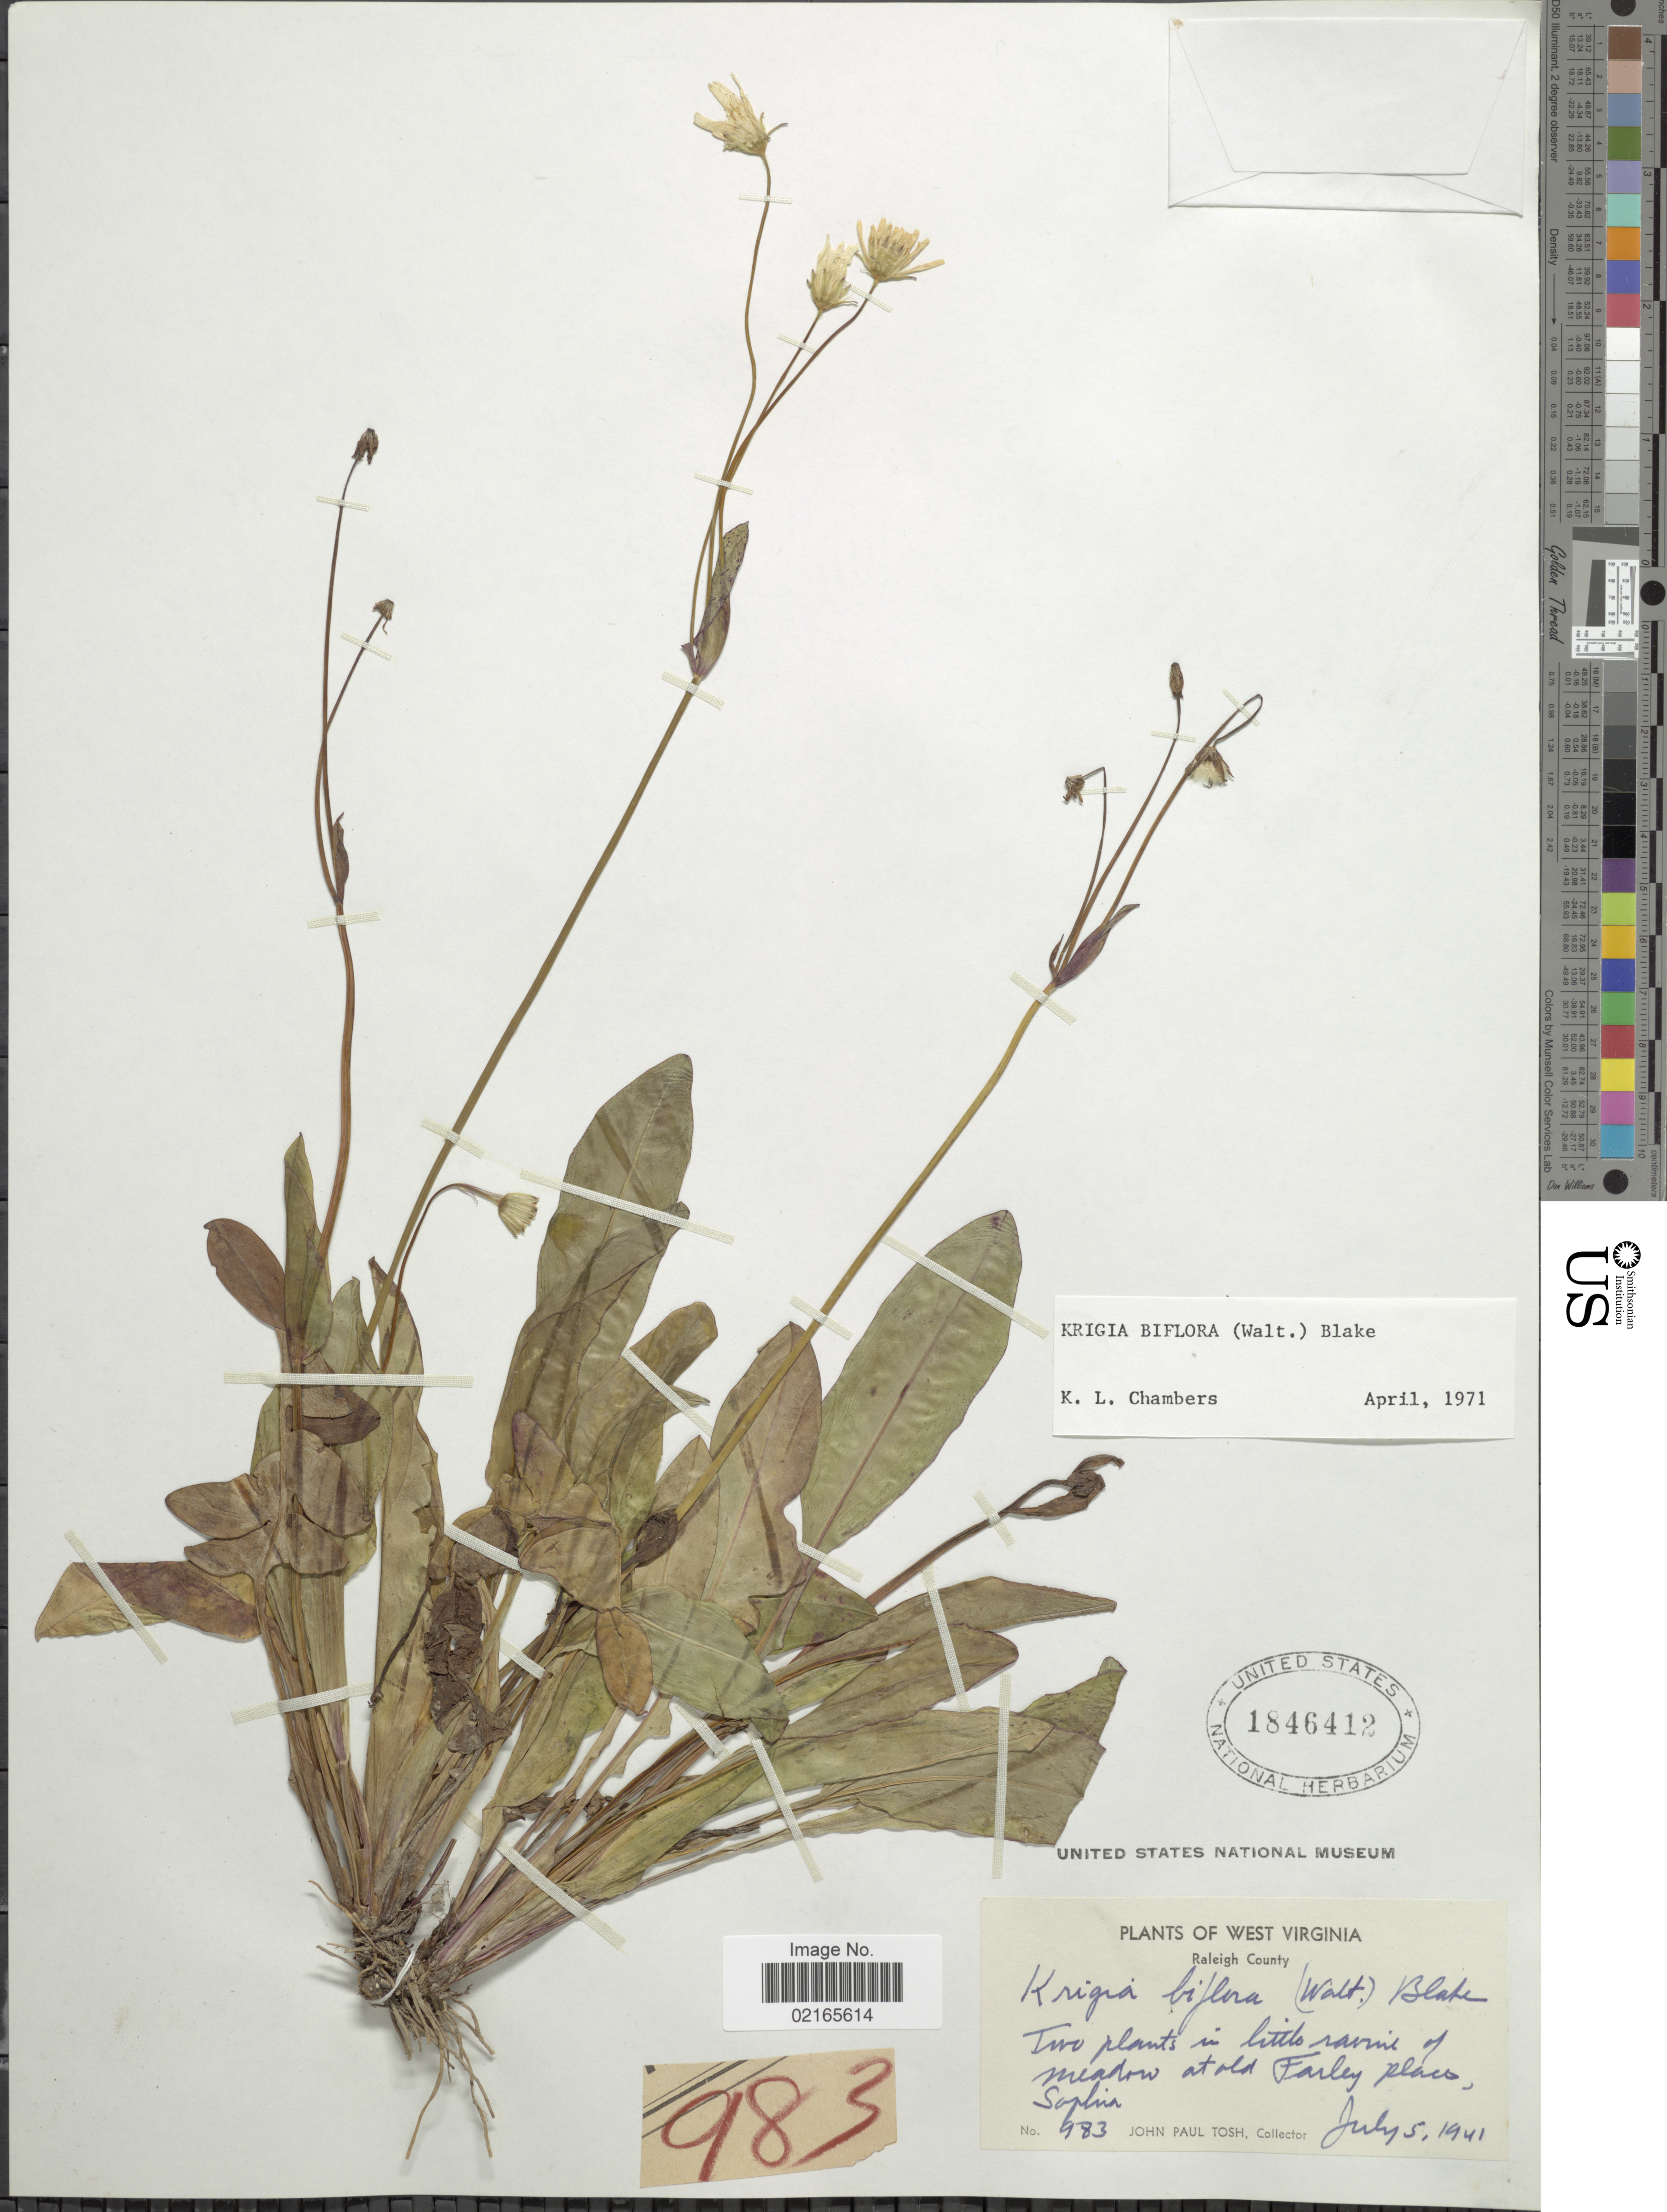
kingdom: Plantae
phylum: Tracheophyta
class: Magnoliopsida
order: Asterales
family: Asteraceae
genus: Krigia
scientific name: Krigia biflora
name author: (Walter) S.F. Blake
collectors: J. Tosh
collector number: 983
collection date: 1941-07-05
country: United States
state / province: West Virginia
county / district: Raleigh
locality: Raleigh County, in ravine of meadow at old Farley places, Sophia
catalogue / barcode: US 1846412